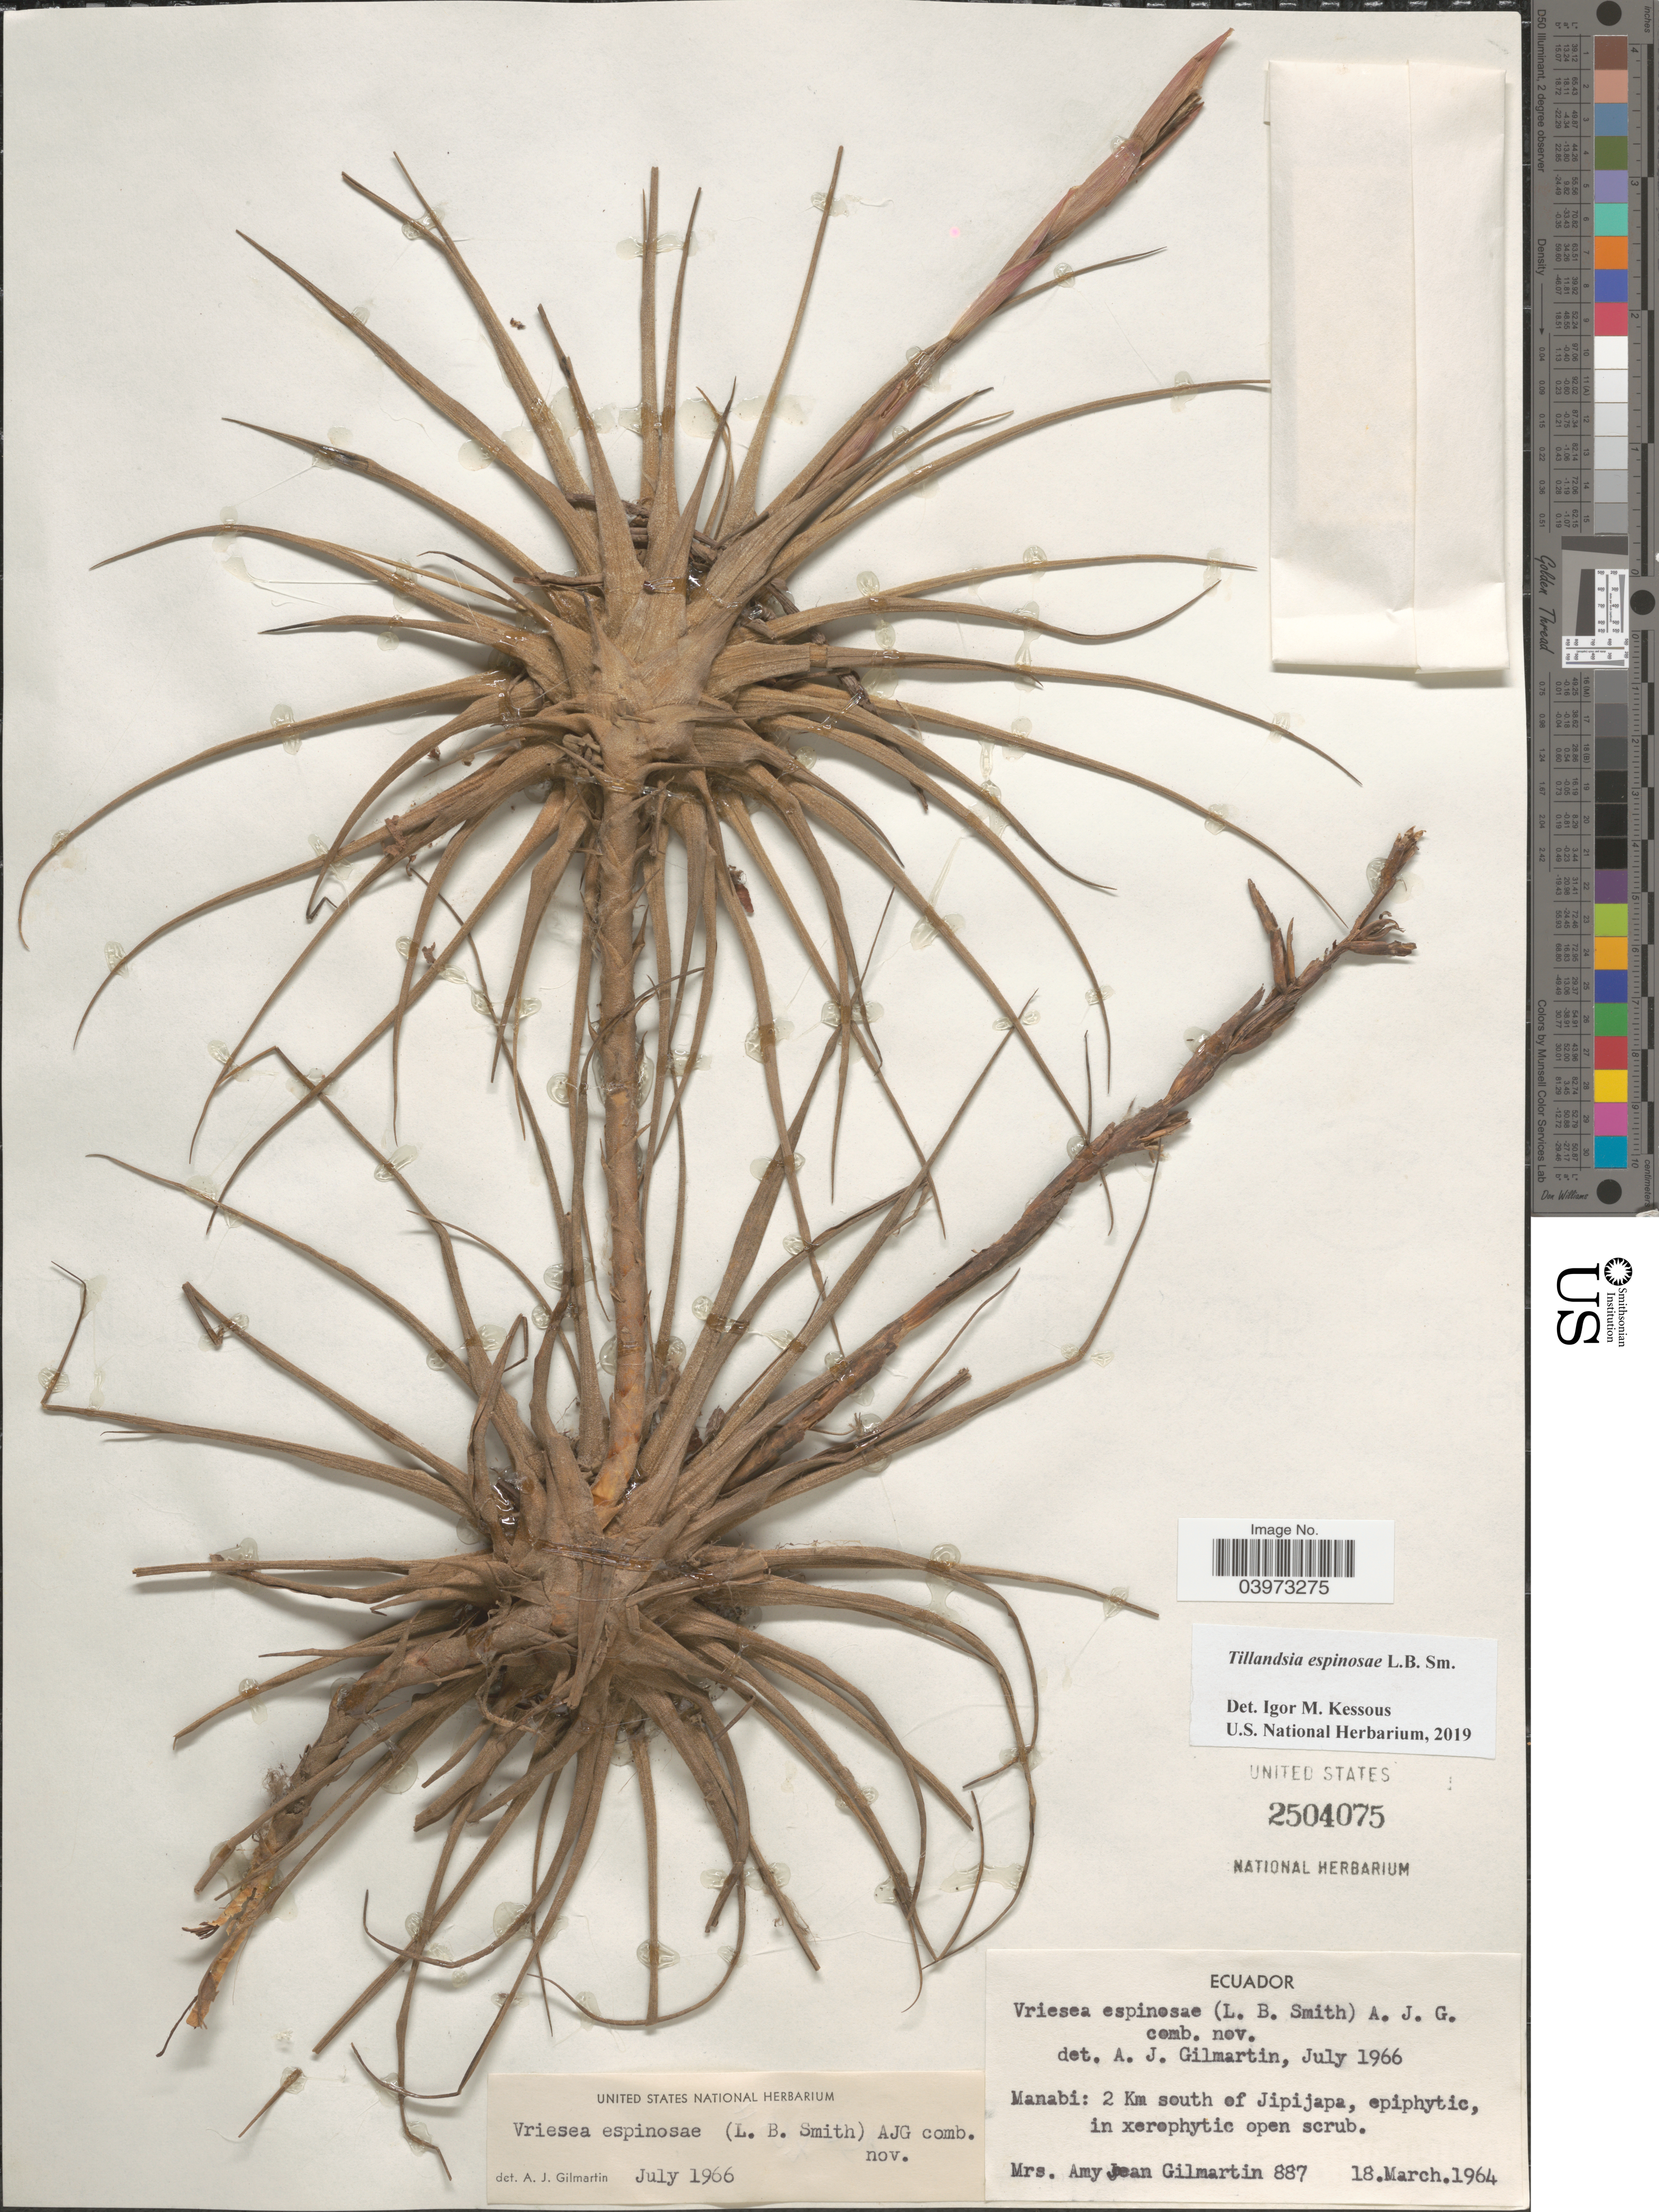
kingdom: Plantae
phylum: Tracheophyta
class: Liliopsida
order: Poales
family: Bromeliaceae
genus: Tillandsia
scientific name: Tillandsia espinosae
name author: L.B. Sm.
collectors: A. J. Gilmartin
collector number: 887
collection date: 1964-03-18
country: Ecuador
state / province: Manabí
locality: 2 Km south of Jipijapa.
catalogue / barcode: US 2504075